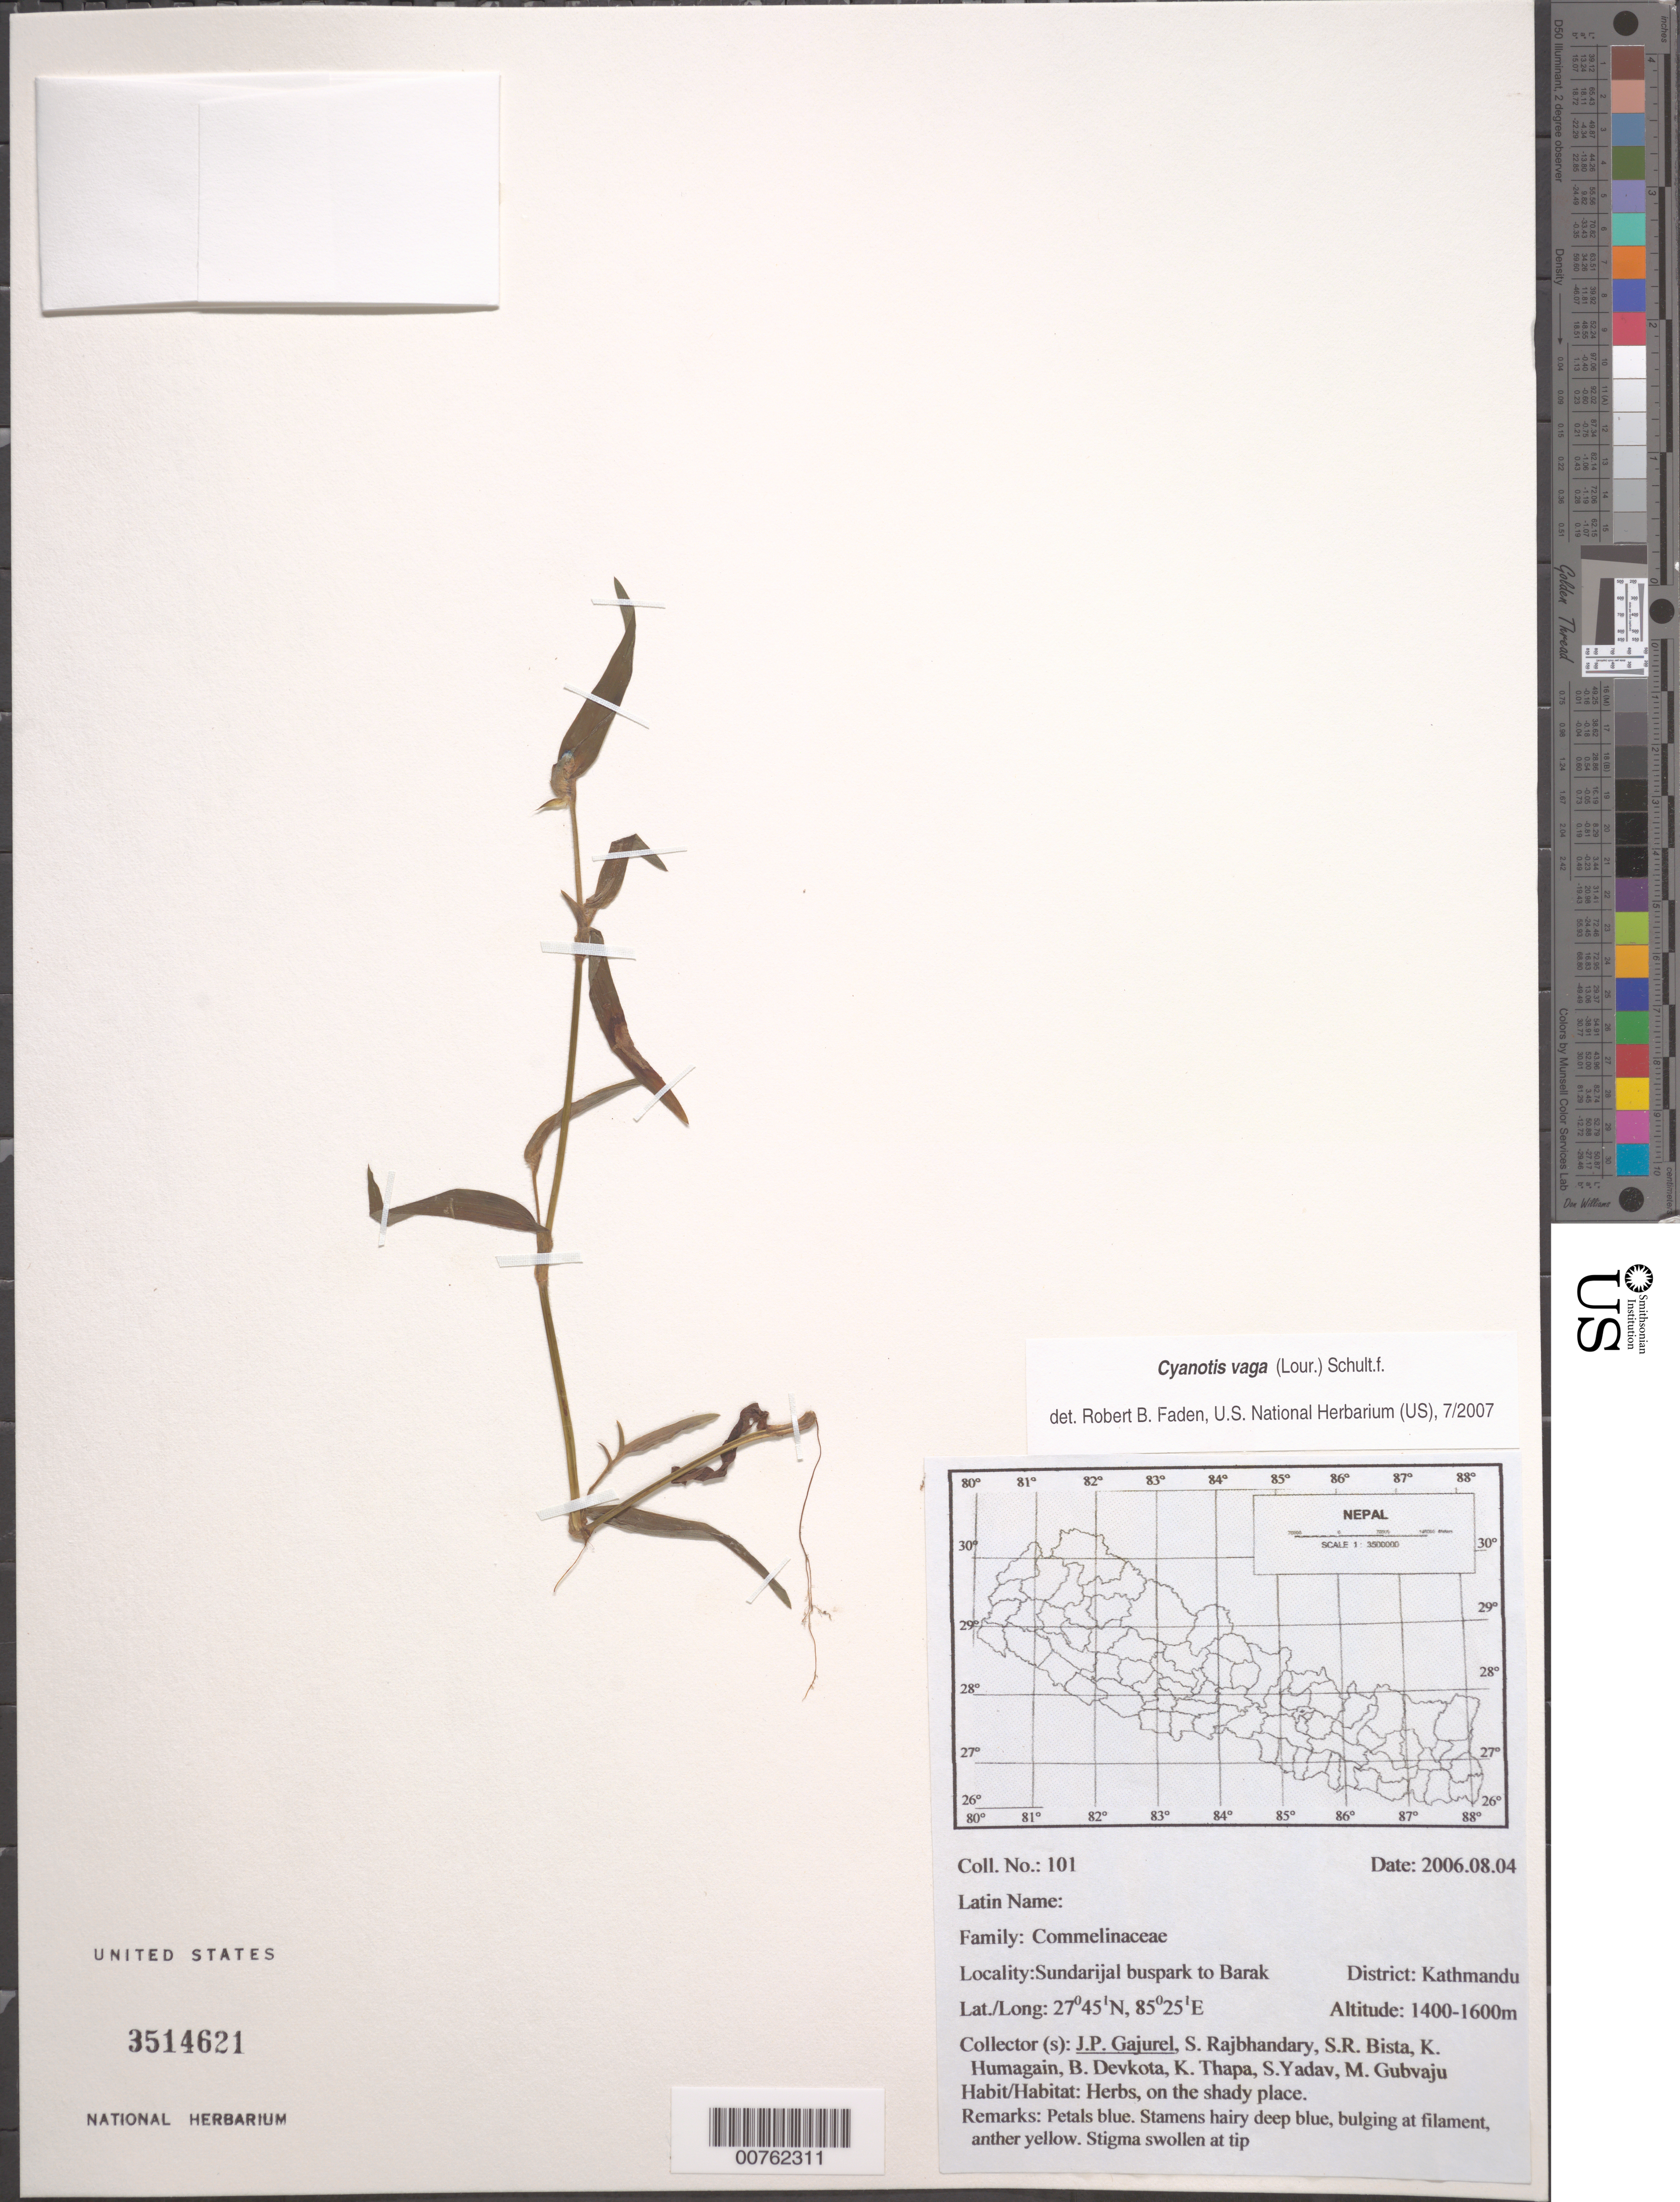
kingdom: Plantae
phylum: Tracheophyta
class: Liliopsida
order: Commelinales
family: Commelinaceae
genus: Cyanotis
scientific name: Cyanotis vaga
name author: (Lour.) Schult. & Schult. f.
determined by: Faden, Robert B., (US), Smithsonian Institution - National Museum of Natural History (UNITED STATES)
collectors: J. Gajurel, S. Rajbhandary, S. Bista, K. Humagain, B. Devkota, K. Thapa, S. Yadav & M. Gubvaju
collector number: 101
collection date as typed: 04 Aug 2006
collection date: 2006-08-04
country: Nepal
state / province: Bagmati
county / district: Kathmandu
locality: Sundarijal buspark to Barak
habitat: Herbs, on the shady place.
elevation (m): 1400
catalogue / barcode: US 3514621